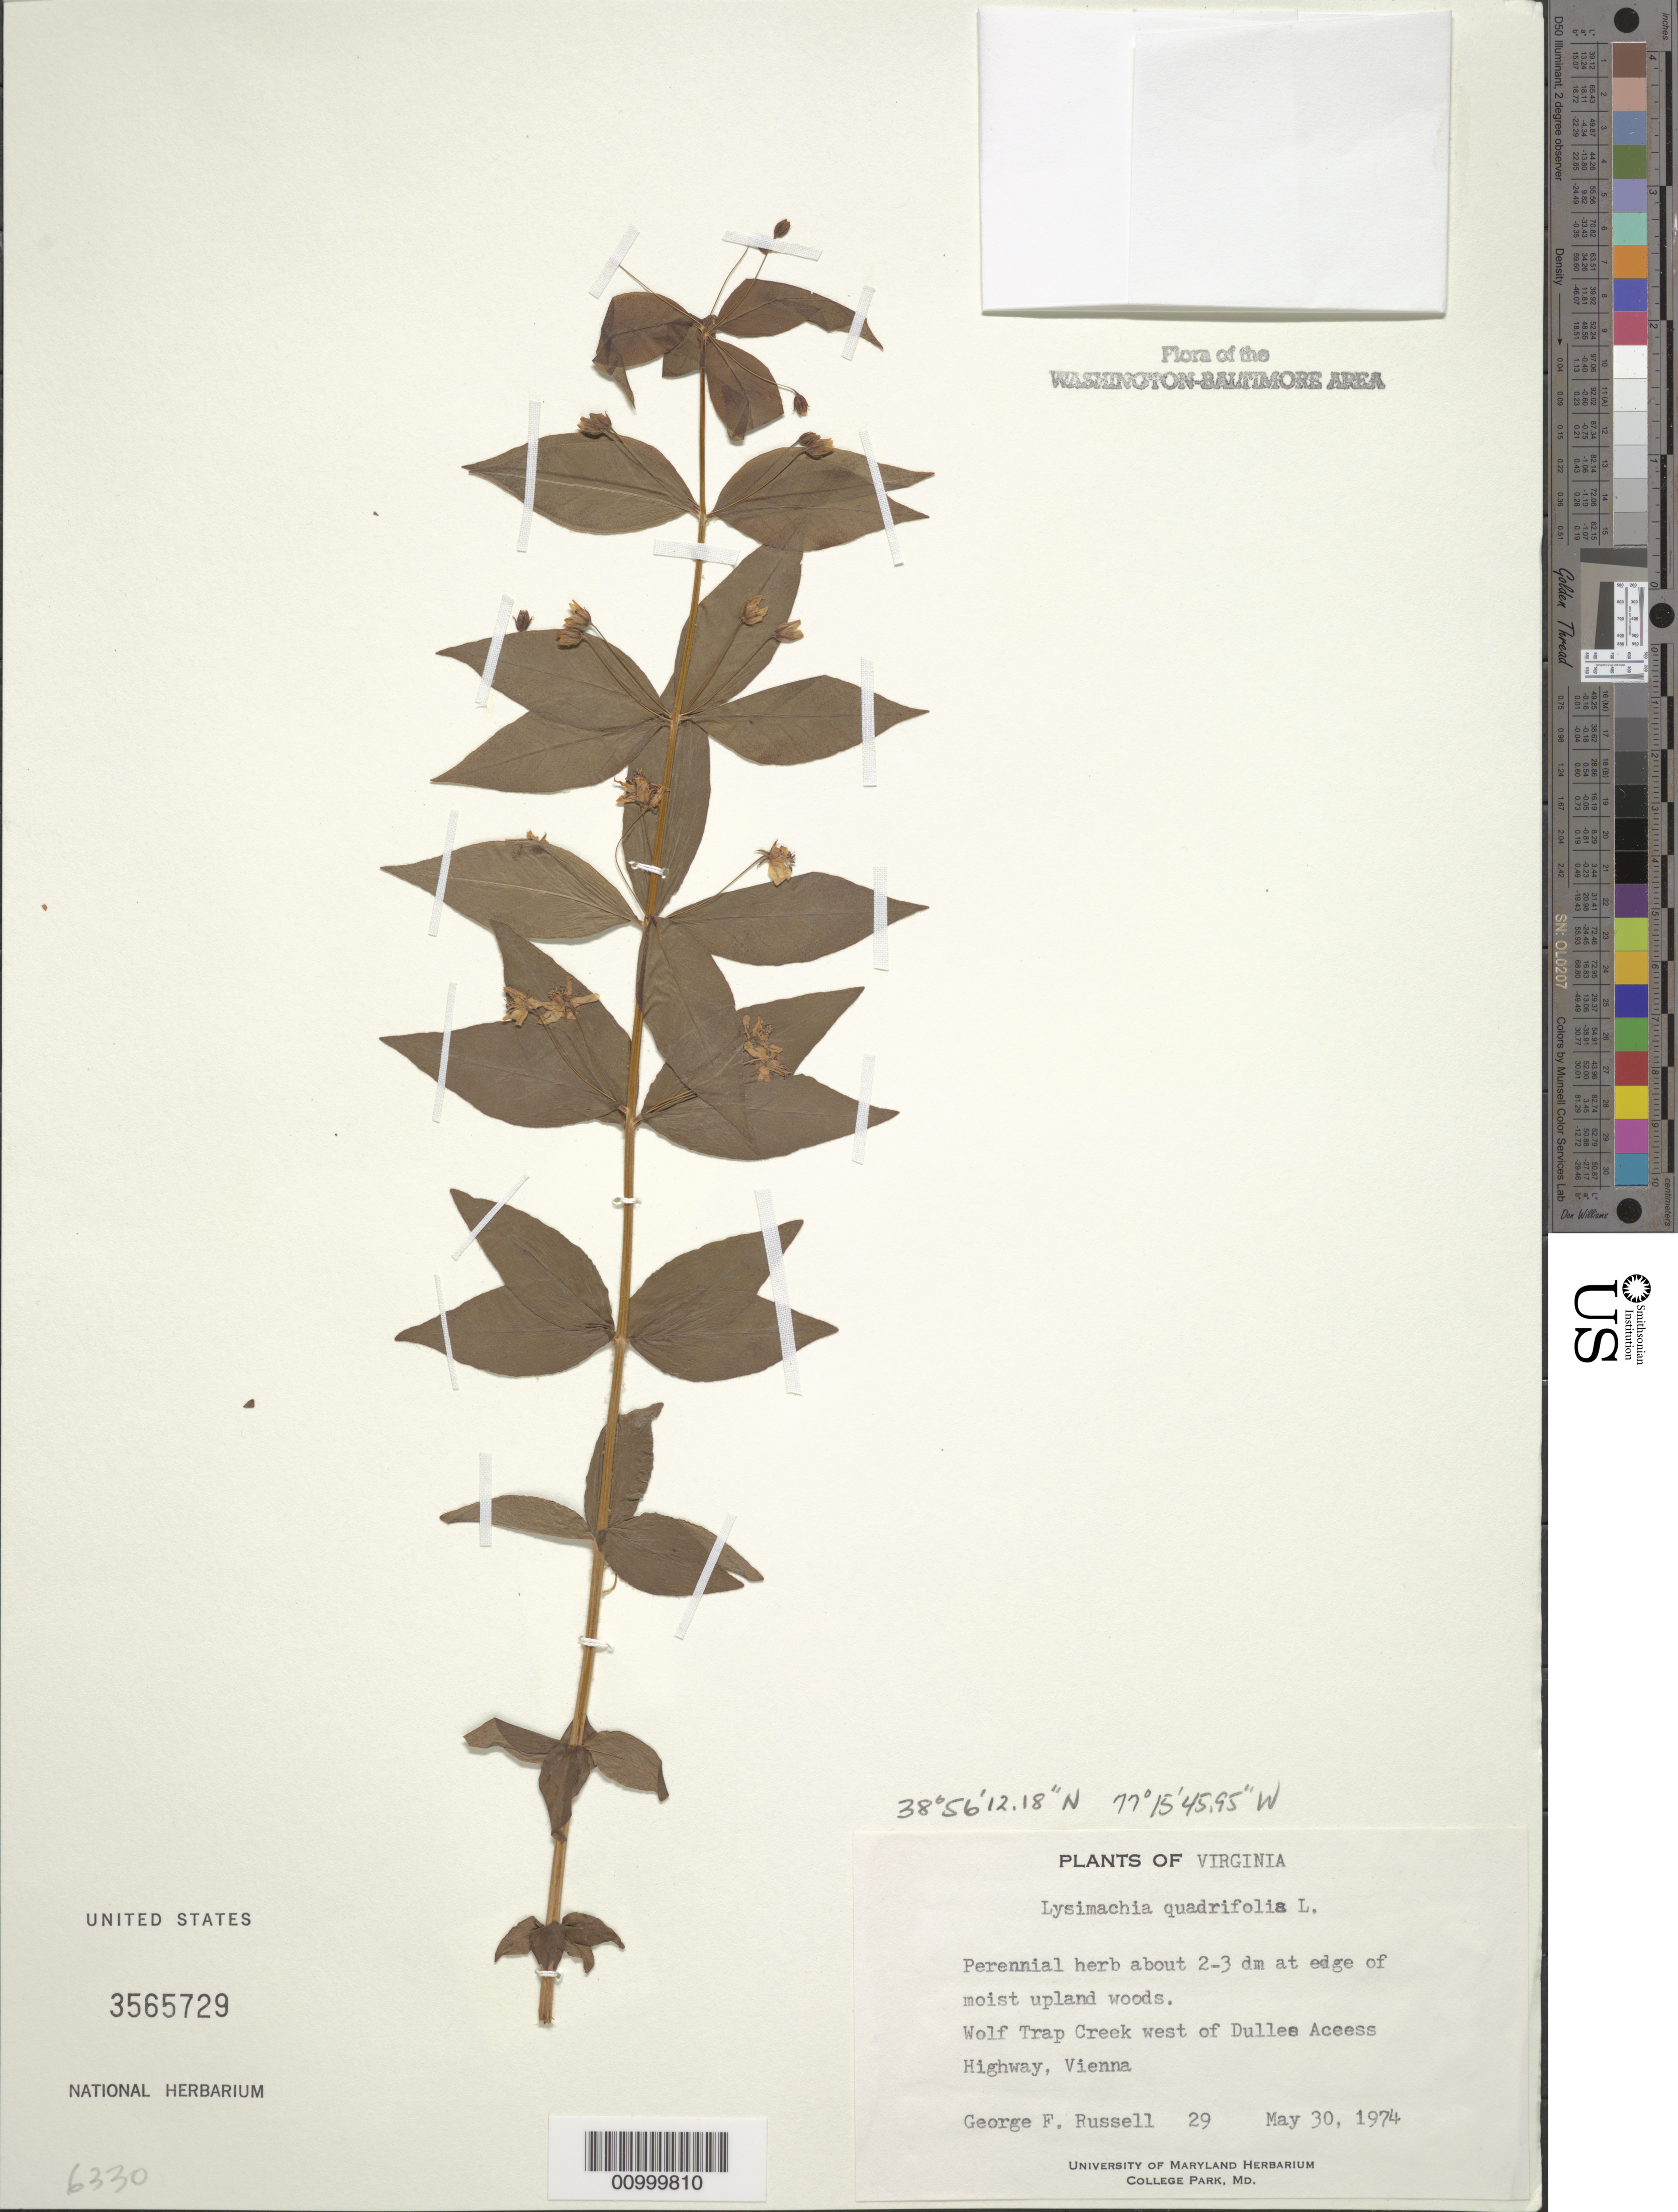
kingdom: Plantae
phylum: Tracheophyta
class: Magnoliopsida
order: Ericales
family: Primulaceae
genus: Lysimachia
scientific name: Lysimachia quadrifolia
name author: L.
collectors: G. Russell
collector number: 29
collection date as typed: May 30, 1974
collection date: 1974-05-30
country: United States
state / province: Virginia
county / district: Fairfax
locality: Wolf Trap creek west of Dulles Access Highway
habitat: moist upland woods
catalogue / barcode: US 3565729